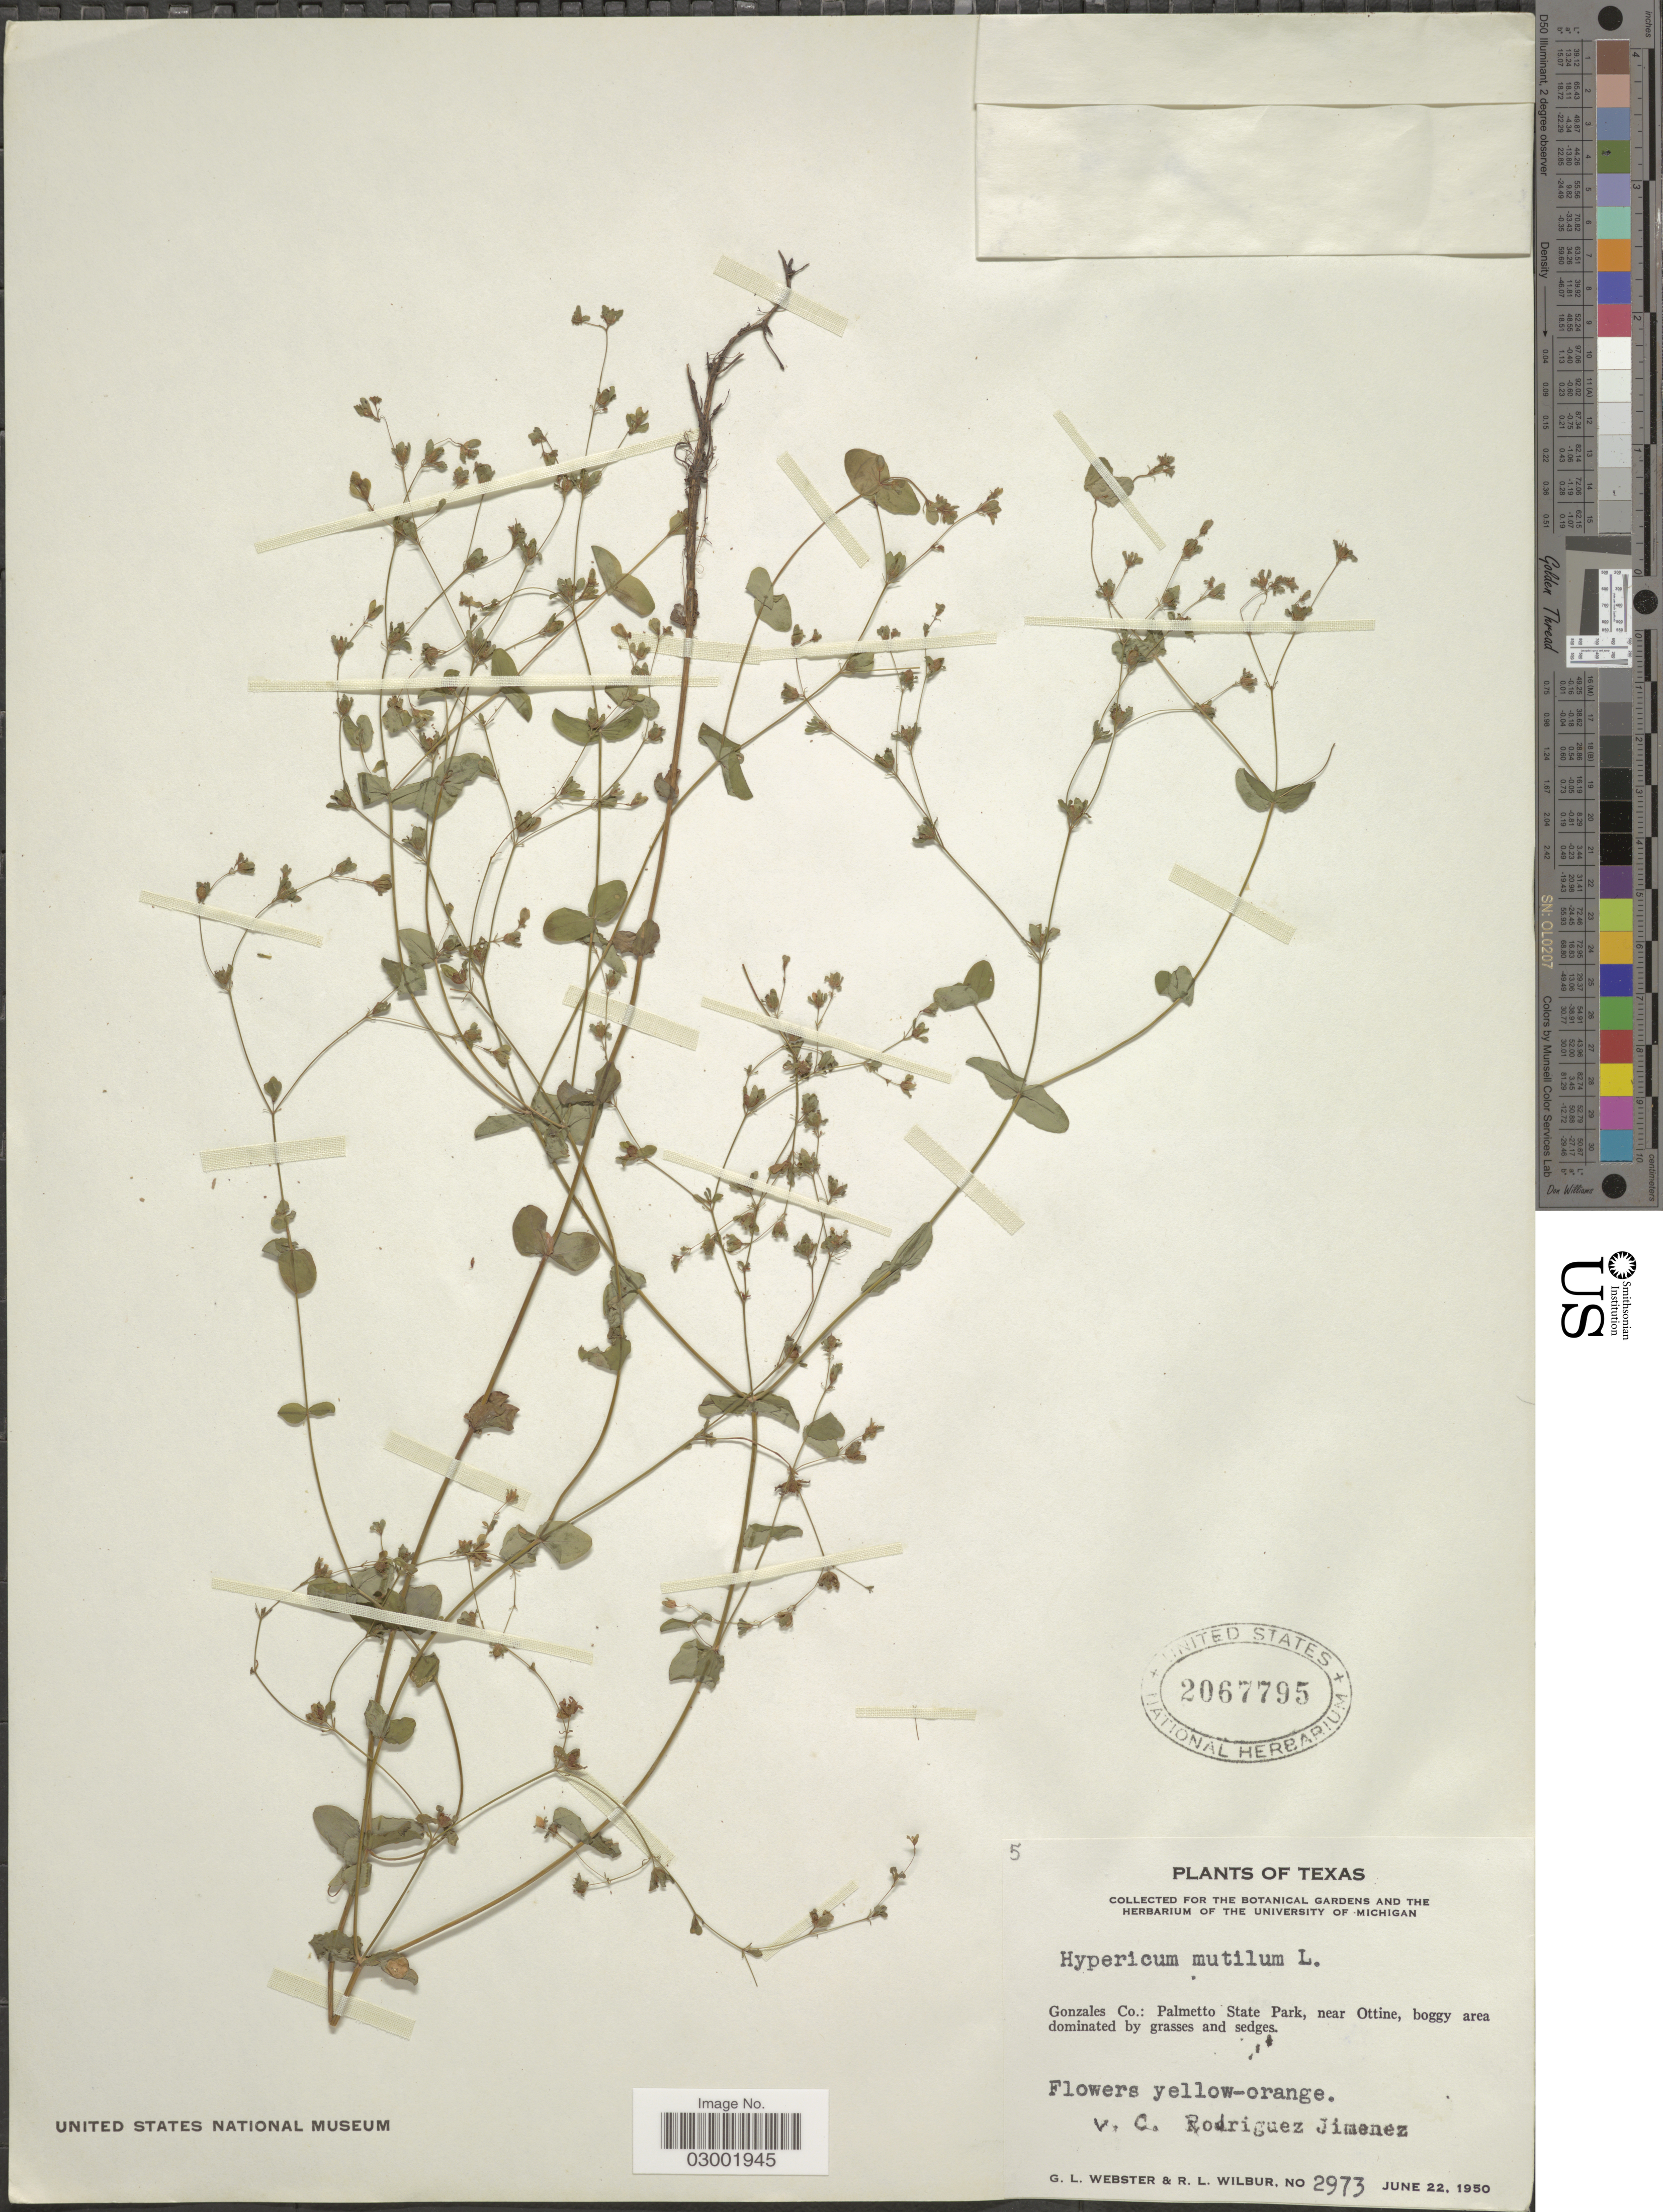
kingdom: Plantae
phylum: Tracheophyta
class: Magnoliopsida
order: Malpighiales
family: Hypericaceae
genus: Hypericum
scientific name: Hypericum mutilum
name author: L.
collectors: G. L. Webster, R. L. Wilbur & v. C. Rodríguez Jiménez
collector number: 2973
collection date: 1950-06-22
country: United States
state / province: Texas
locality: Gonzales Co.: Palmetto State Park, near Ottine.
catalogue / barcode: US 67795